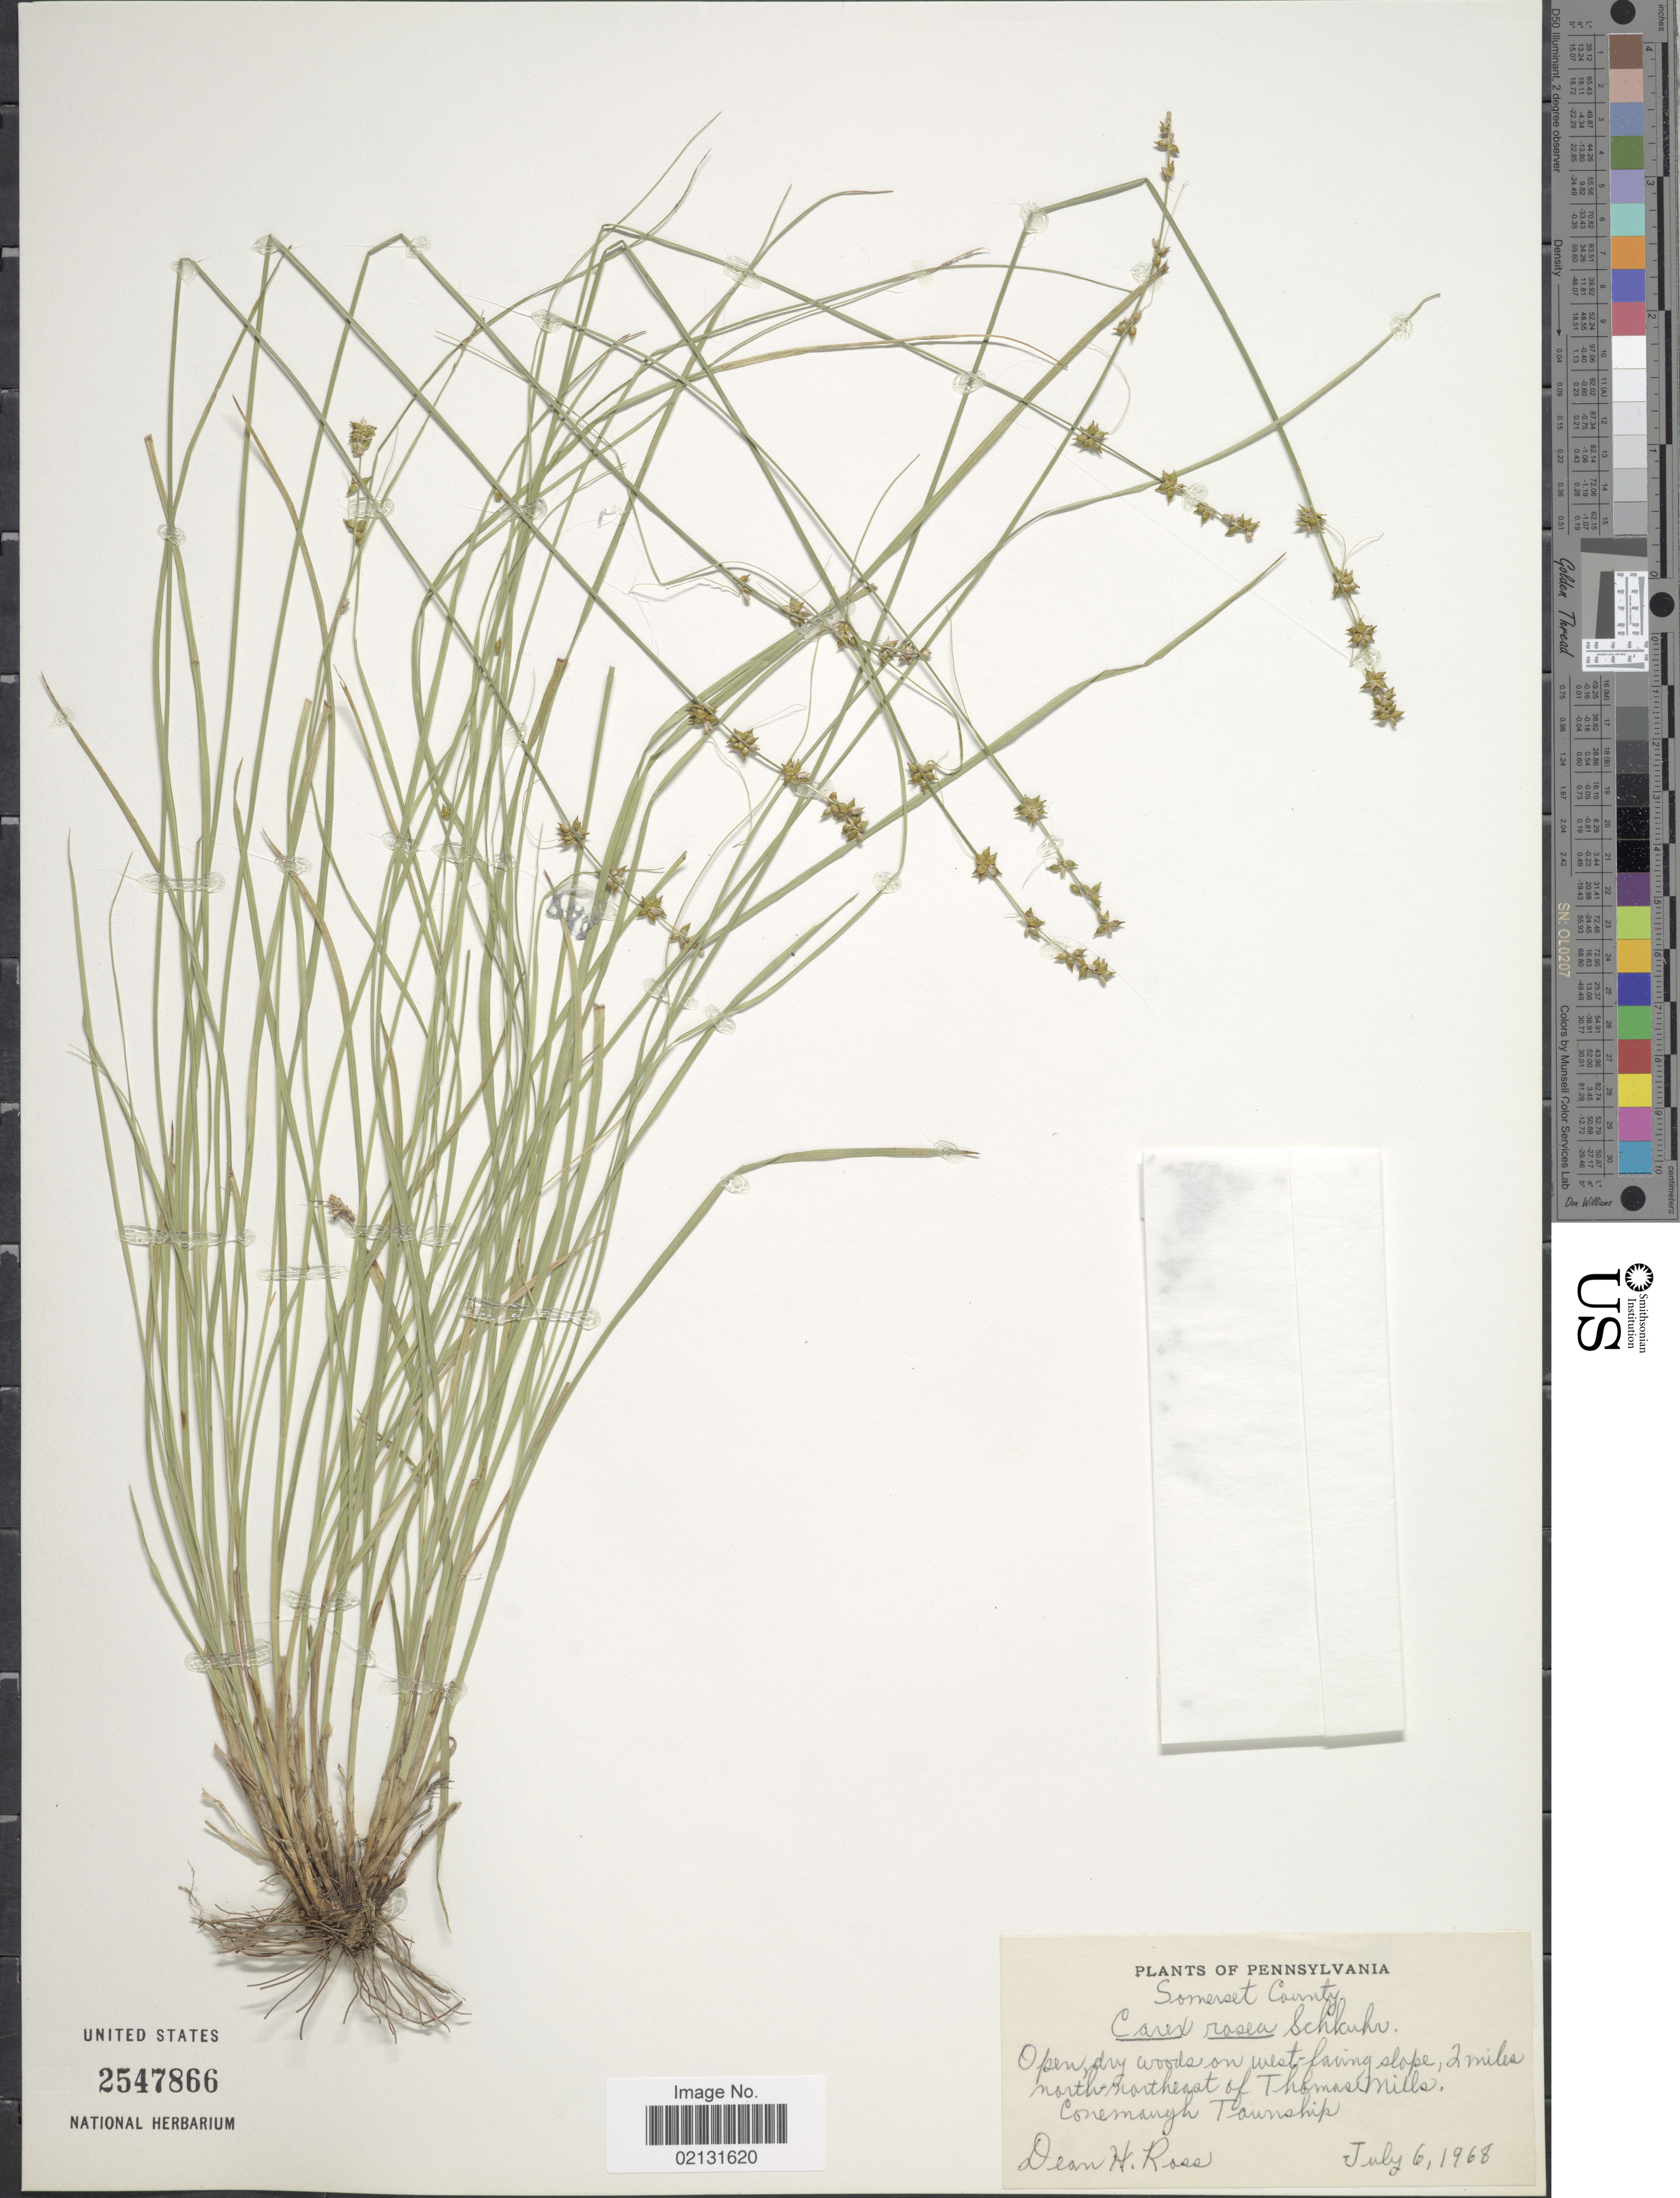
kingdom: Plantae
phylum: Tracheophyta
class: Liliopsida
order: Poales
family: Cyperaceae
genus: Carex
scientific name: Carex rosea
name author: Willd.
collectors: D. Ross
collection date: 1968-07-06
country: United States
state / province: Pennsylvania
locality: Somerset County, open, dry woods on west-facing slope, 2 miles north-northeast of Thomas Mills, Conemaugh Township.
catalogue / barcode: US 2547866